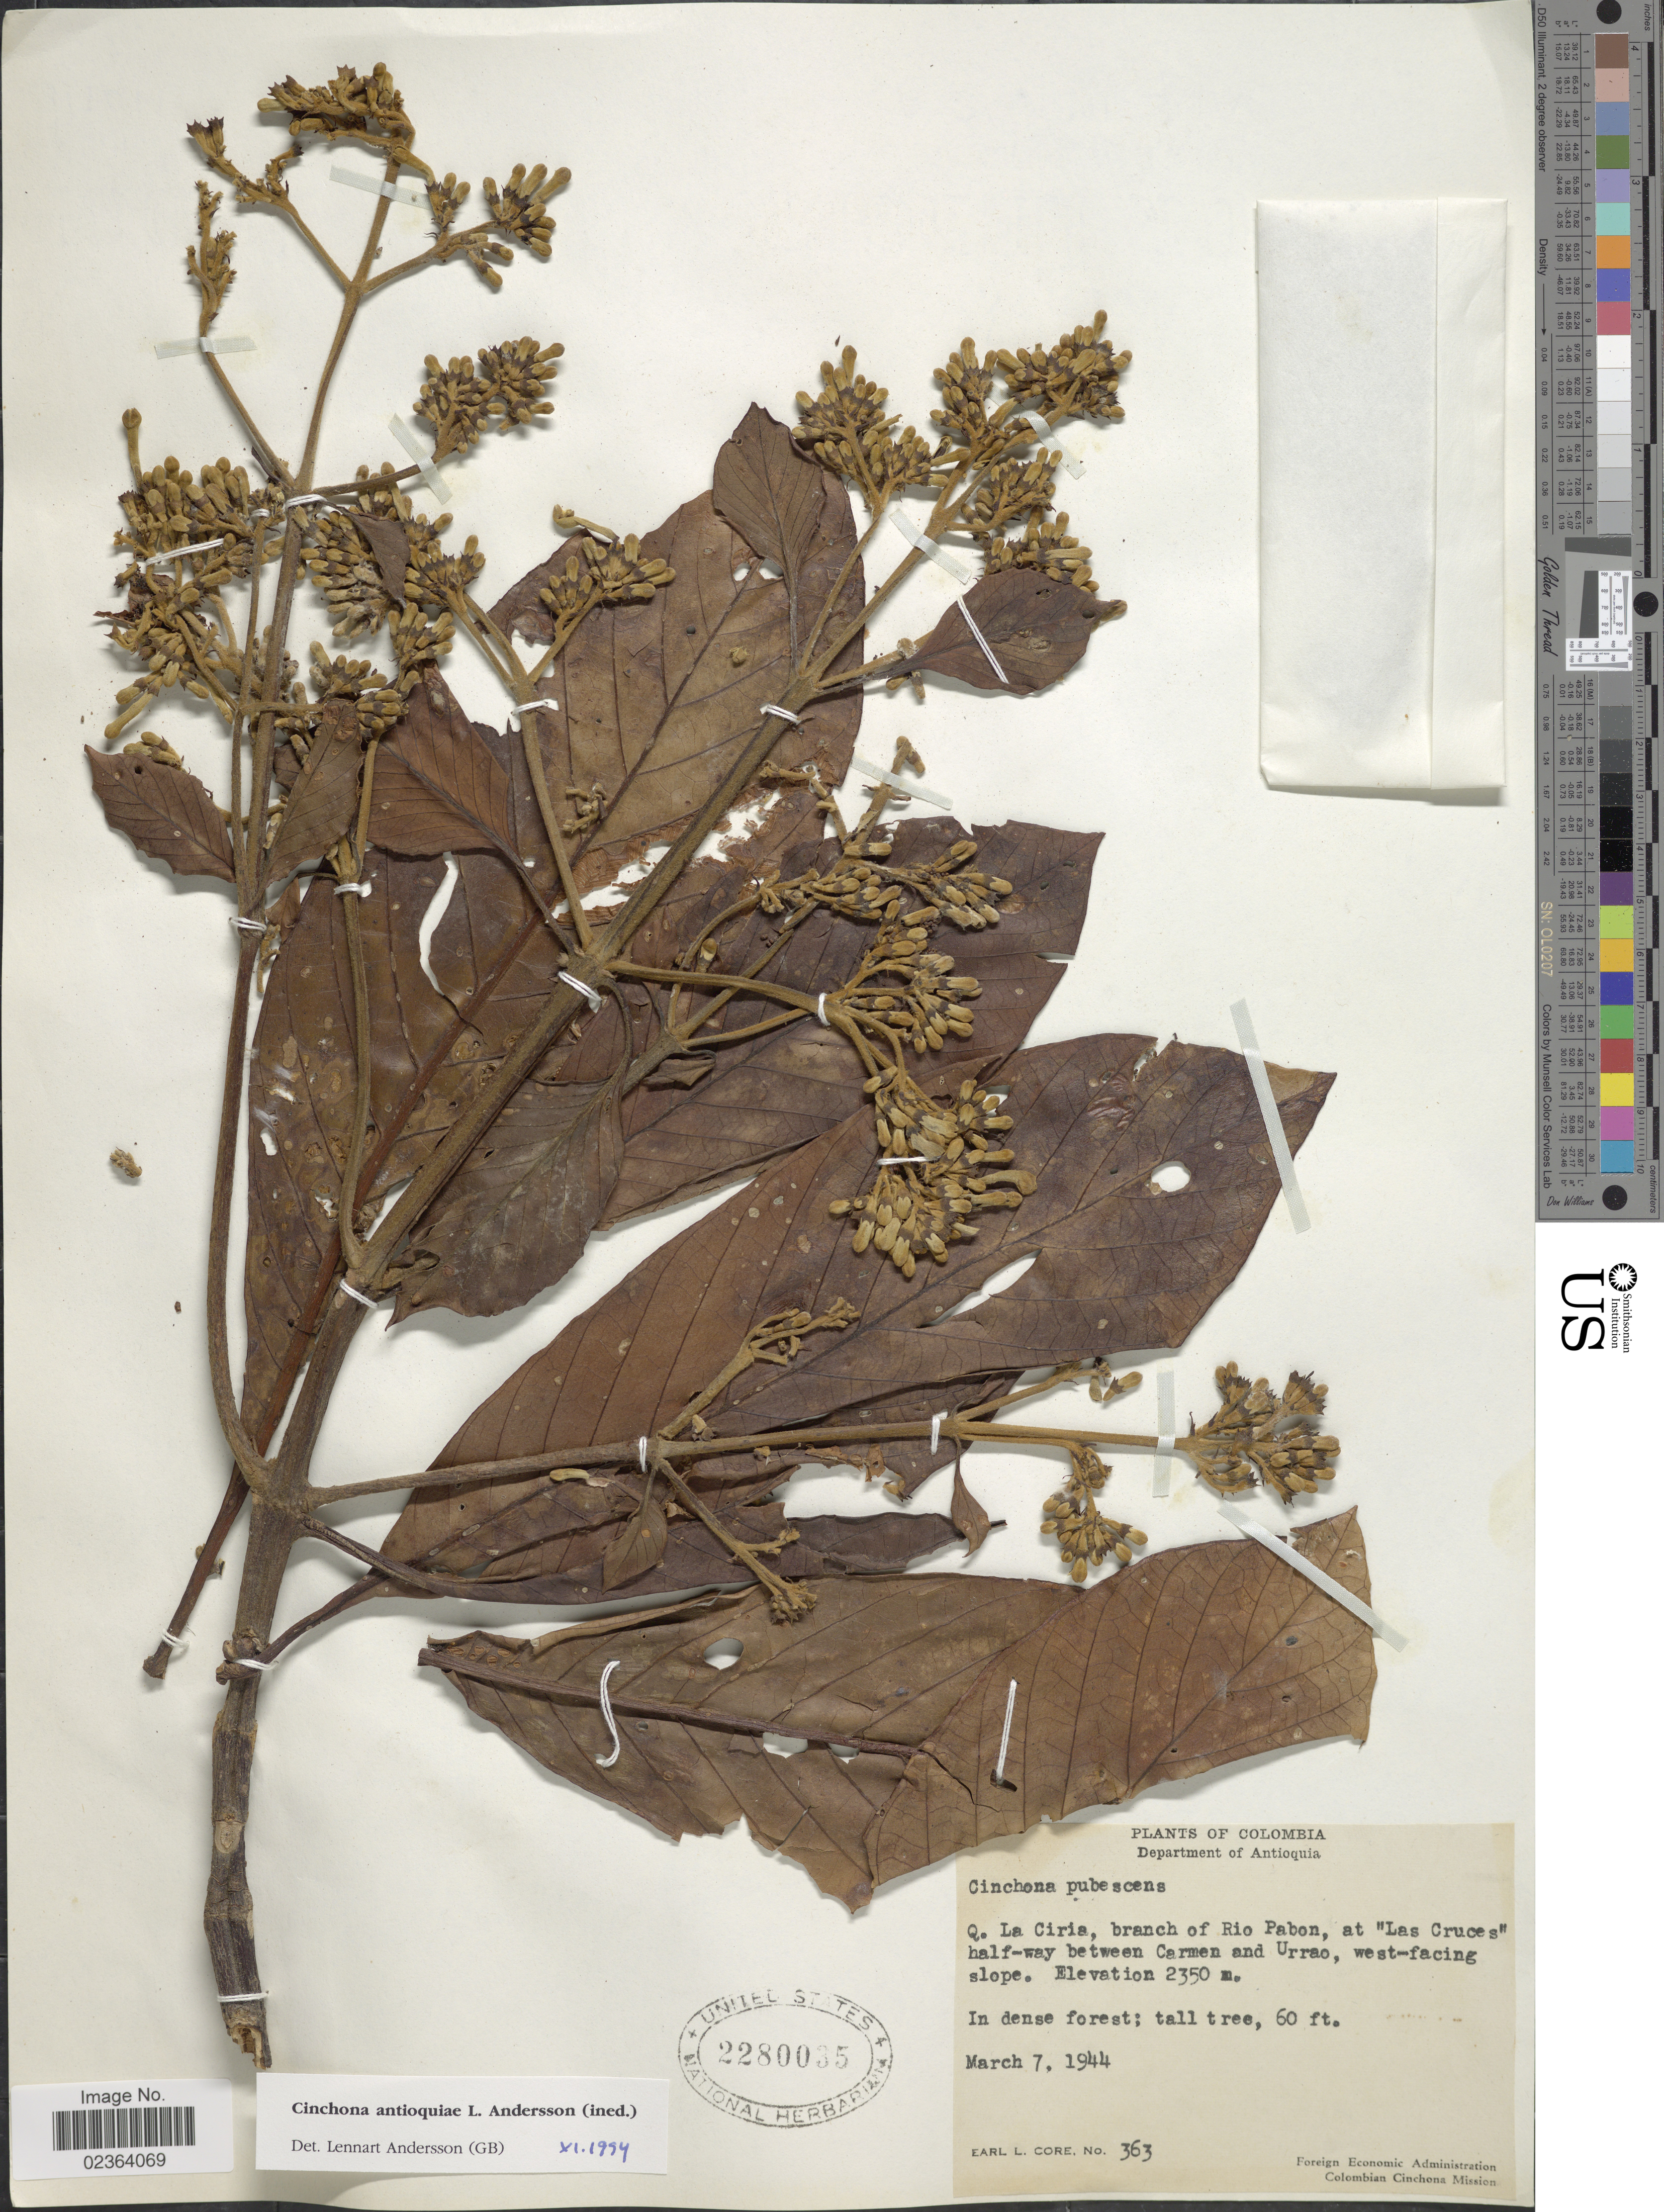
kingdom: Plantae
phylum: Tracheophyta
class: Magnoliopsida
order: Gentianales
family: Rubiaceae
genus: Cinchona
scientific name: Cinchona antioquiae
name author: L. Andersson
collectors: E. L. Core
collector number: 363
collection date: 1944-03-07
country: Colombia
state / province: Antioquia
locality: Department of Antioquia, Q. La Ciria, branch of Rio Pabon, at Las Cruces, half-way between Carmen and Urrao, west-facing slope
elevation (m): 2350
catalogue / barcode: US 2280035